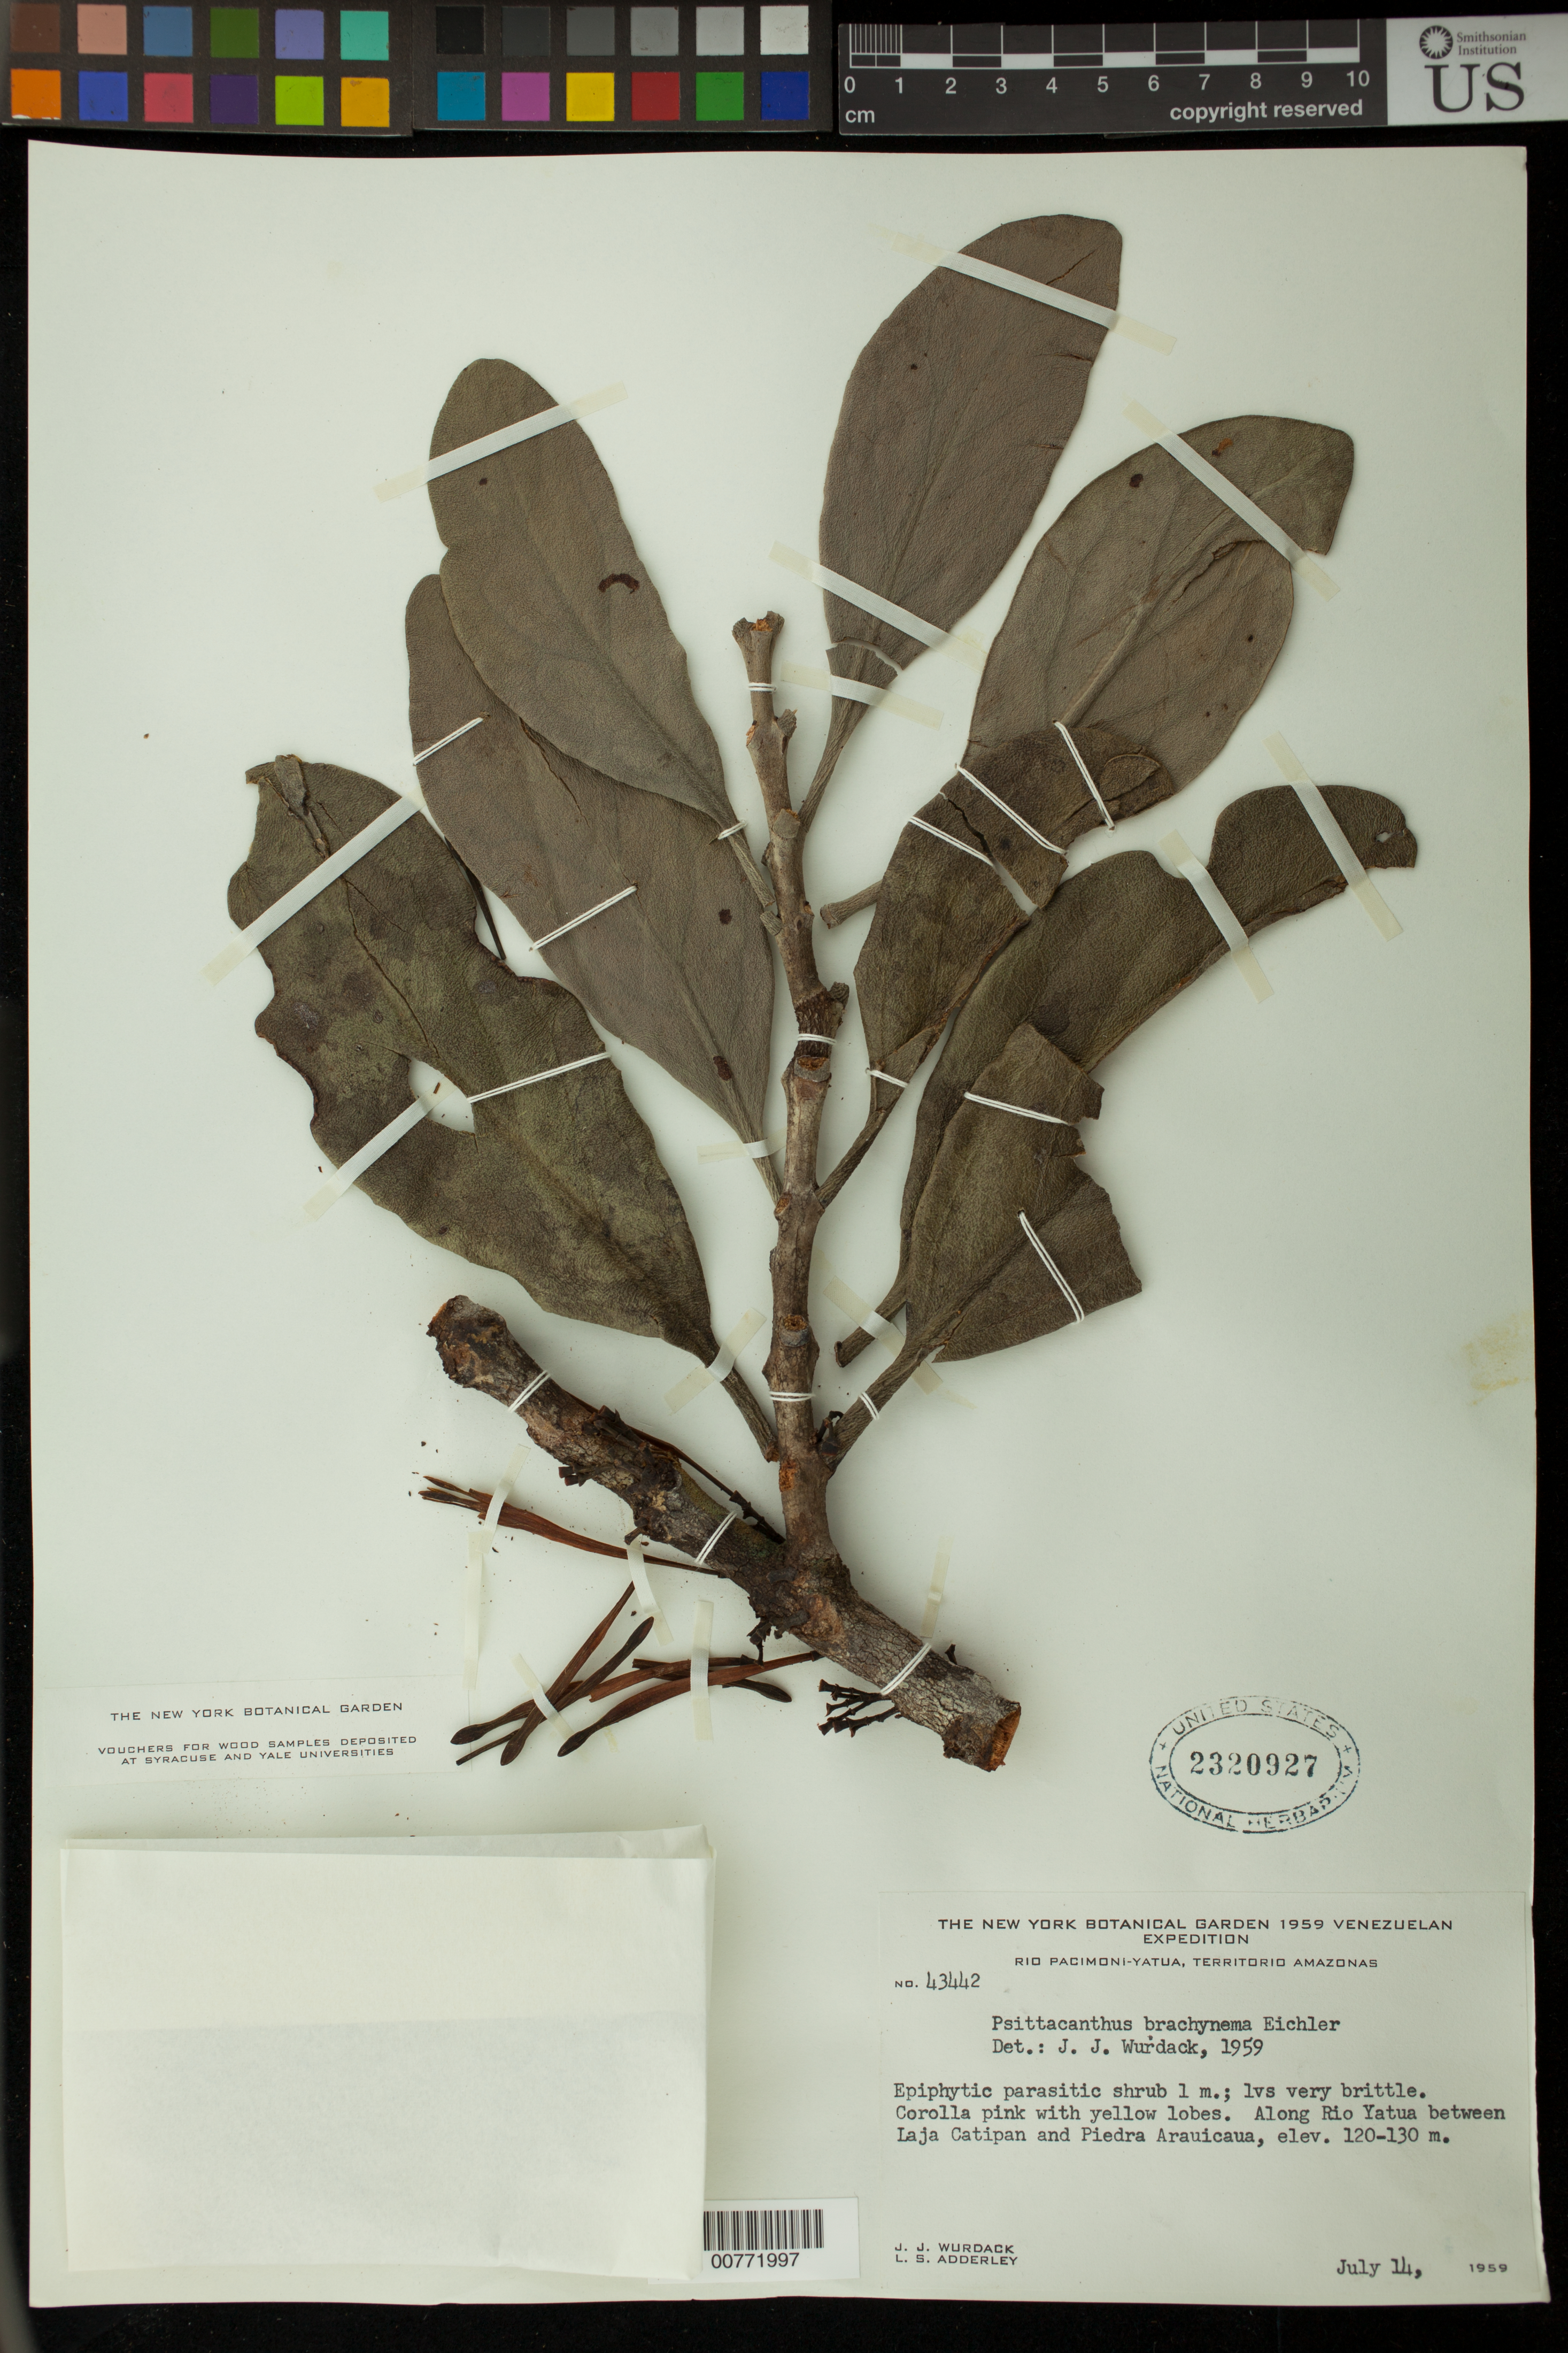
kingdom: Plantae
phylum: Tracheophyta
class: Magnoliopsida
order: Santalales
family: Loranthaceae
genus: Psittacanthus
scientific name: Psittacanthus brachynema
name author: Eichler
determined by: Wurdack, John J., (US), US (UNITED STATES)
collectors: J. J. Wurdack & L. S. Adderley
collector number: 43442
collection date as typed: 14-Jul-59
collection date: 1959-07-14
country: Venezuela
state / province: Amazonas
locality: Río Pacimoni - Yatua, between Laja Catipan and Piedra Arauicaua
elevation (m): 120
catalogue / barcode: US 2320927